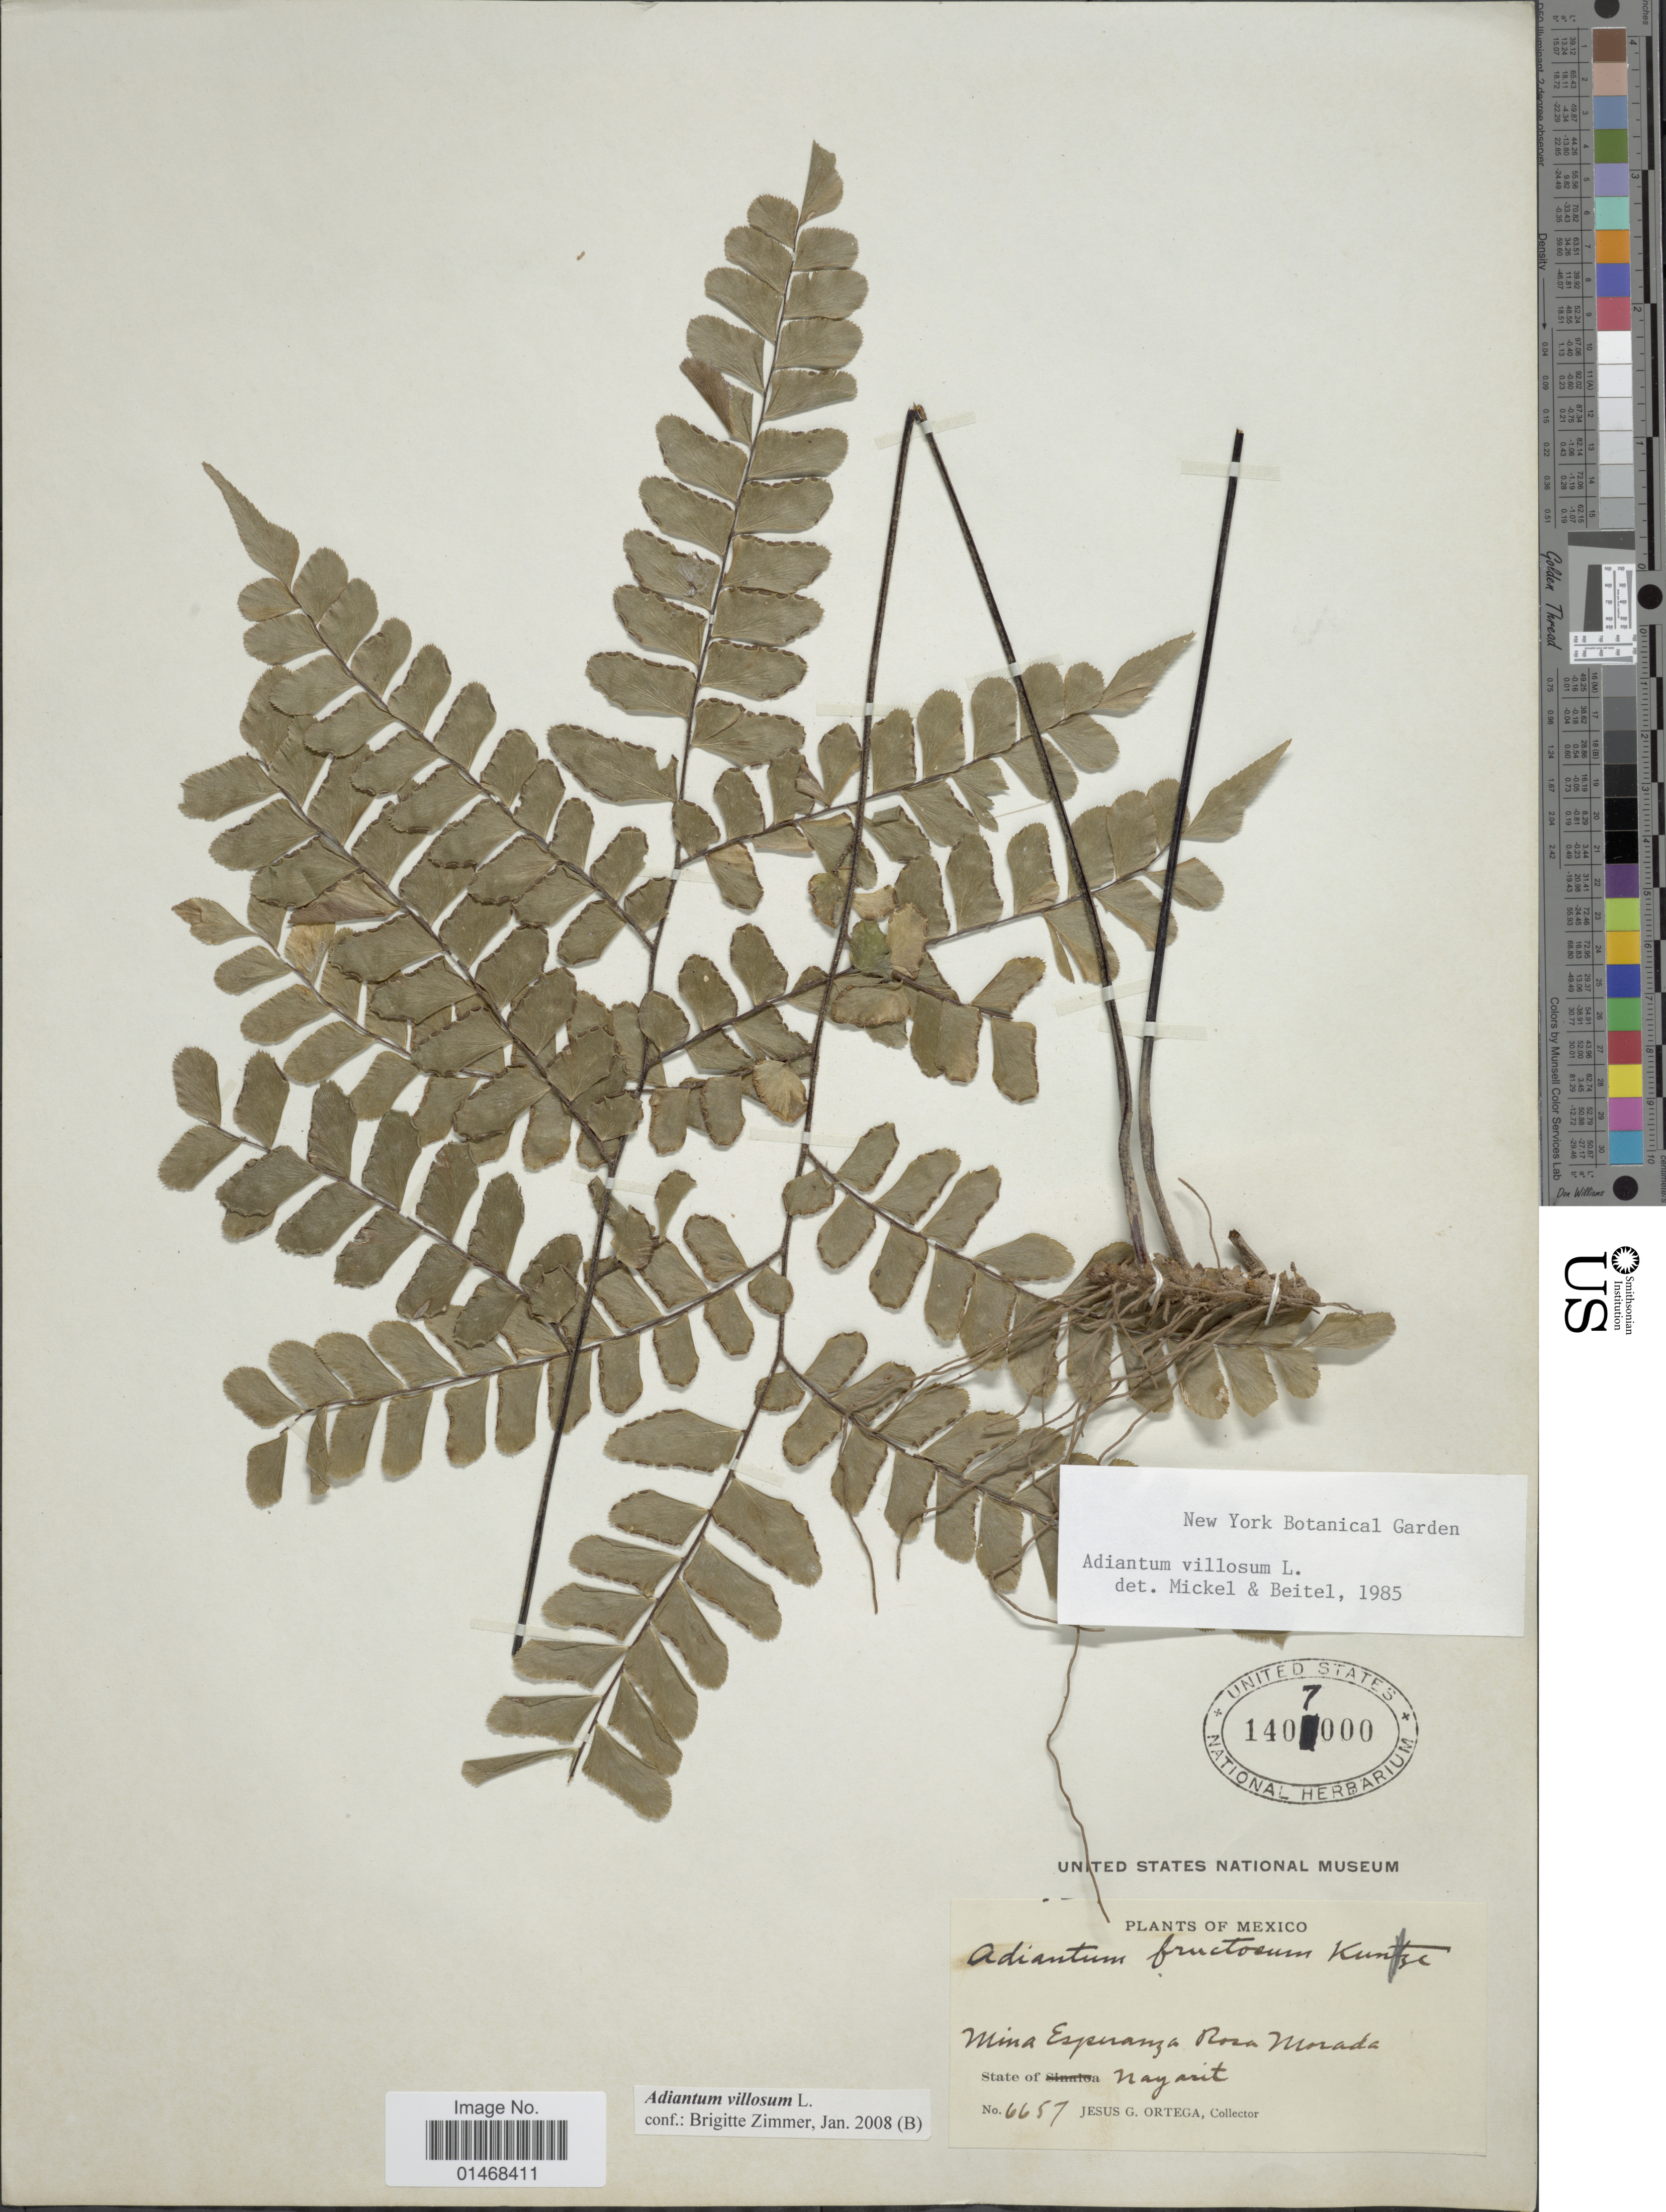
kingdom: Plantae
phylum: Tracheophyta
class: Polypodiopsida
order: Polypodiales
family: Pteridaceae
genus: Adiantum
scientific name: Adiantum villosum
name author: L.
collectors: J. Ortega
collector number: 6657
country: Mexico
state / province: Nayarit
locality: Mina Esperanza Rosa Morada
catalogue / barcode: US 1407000